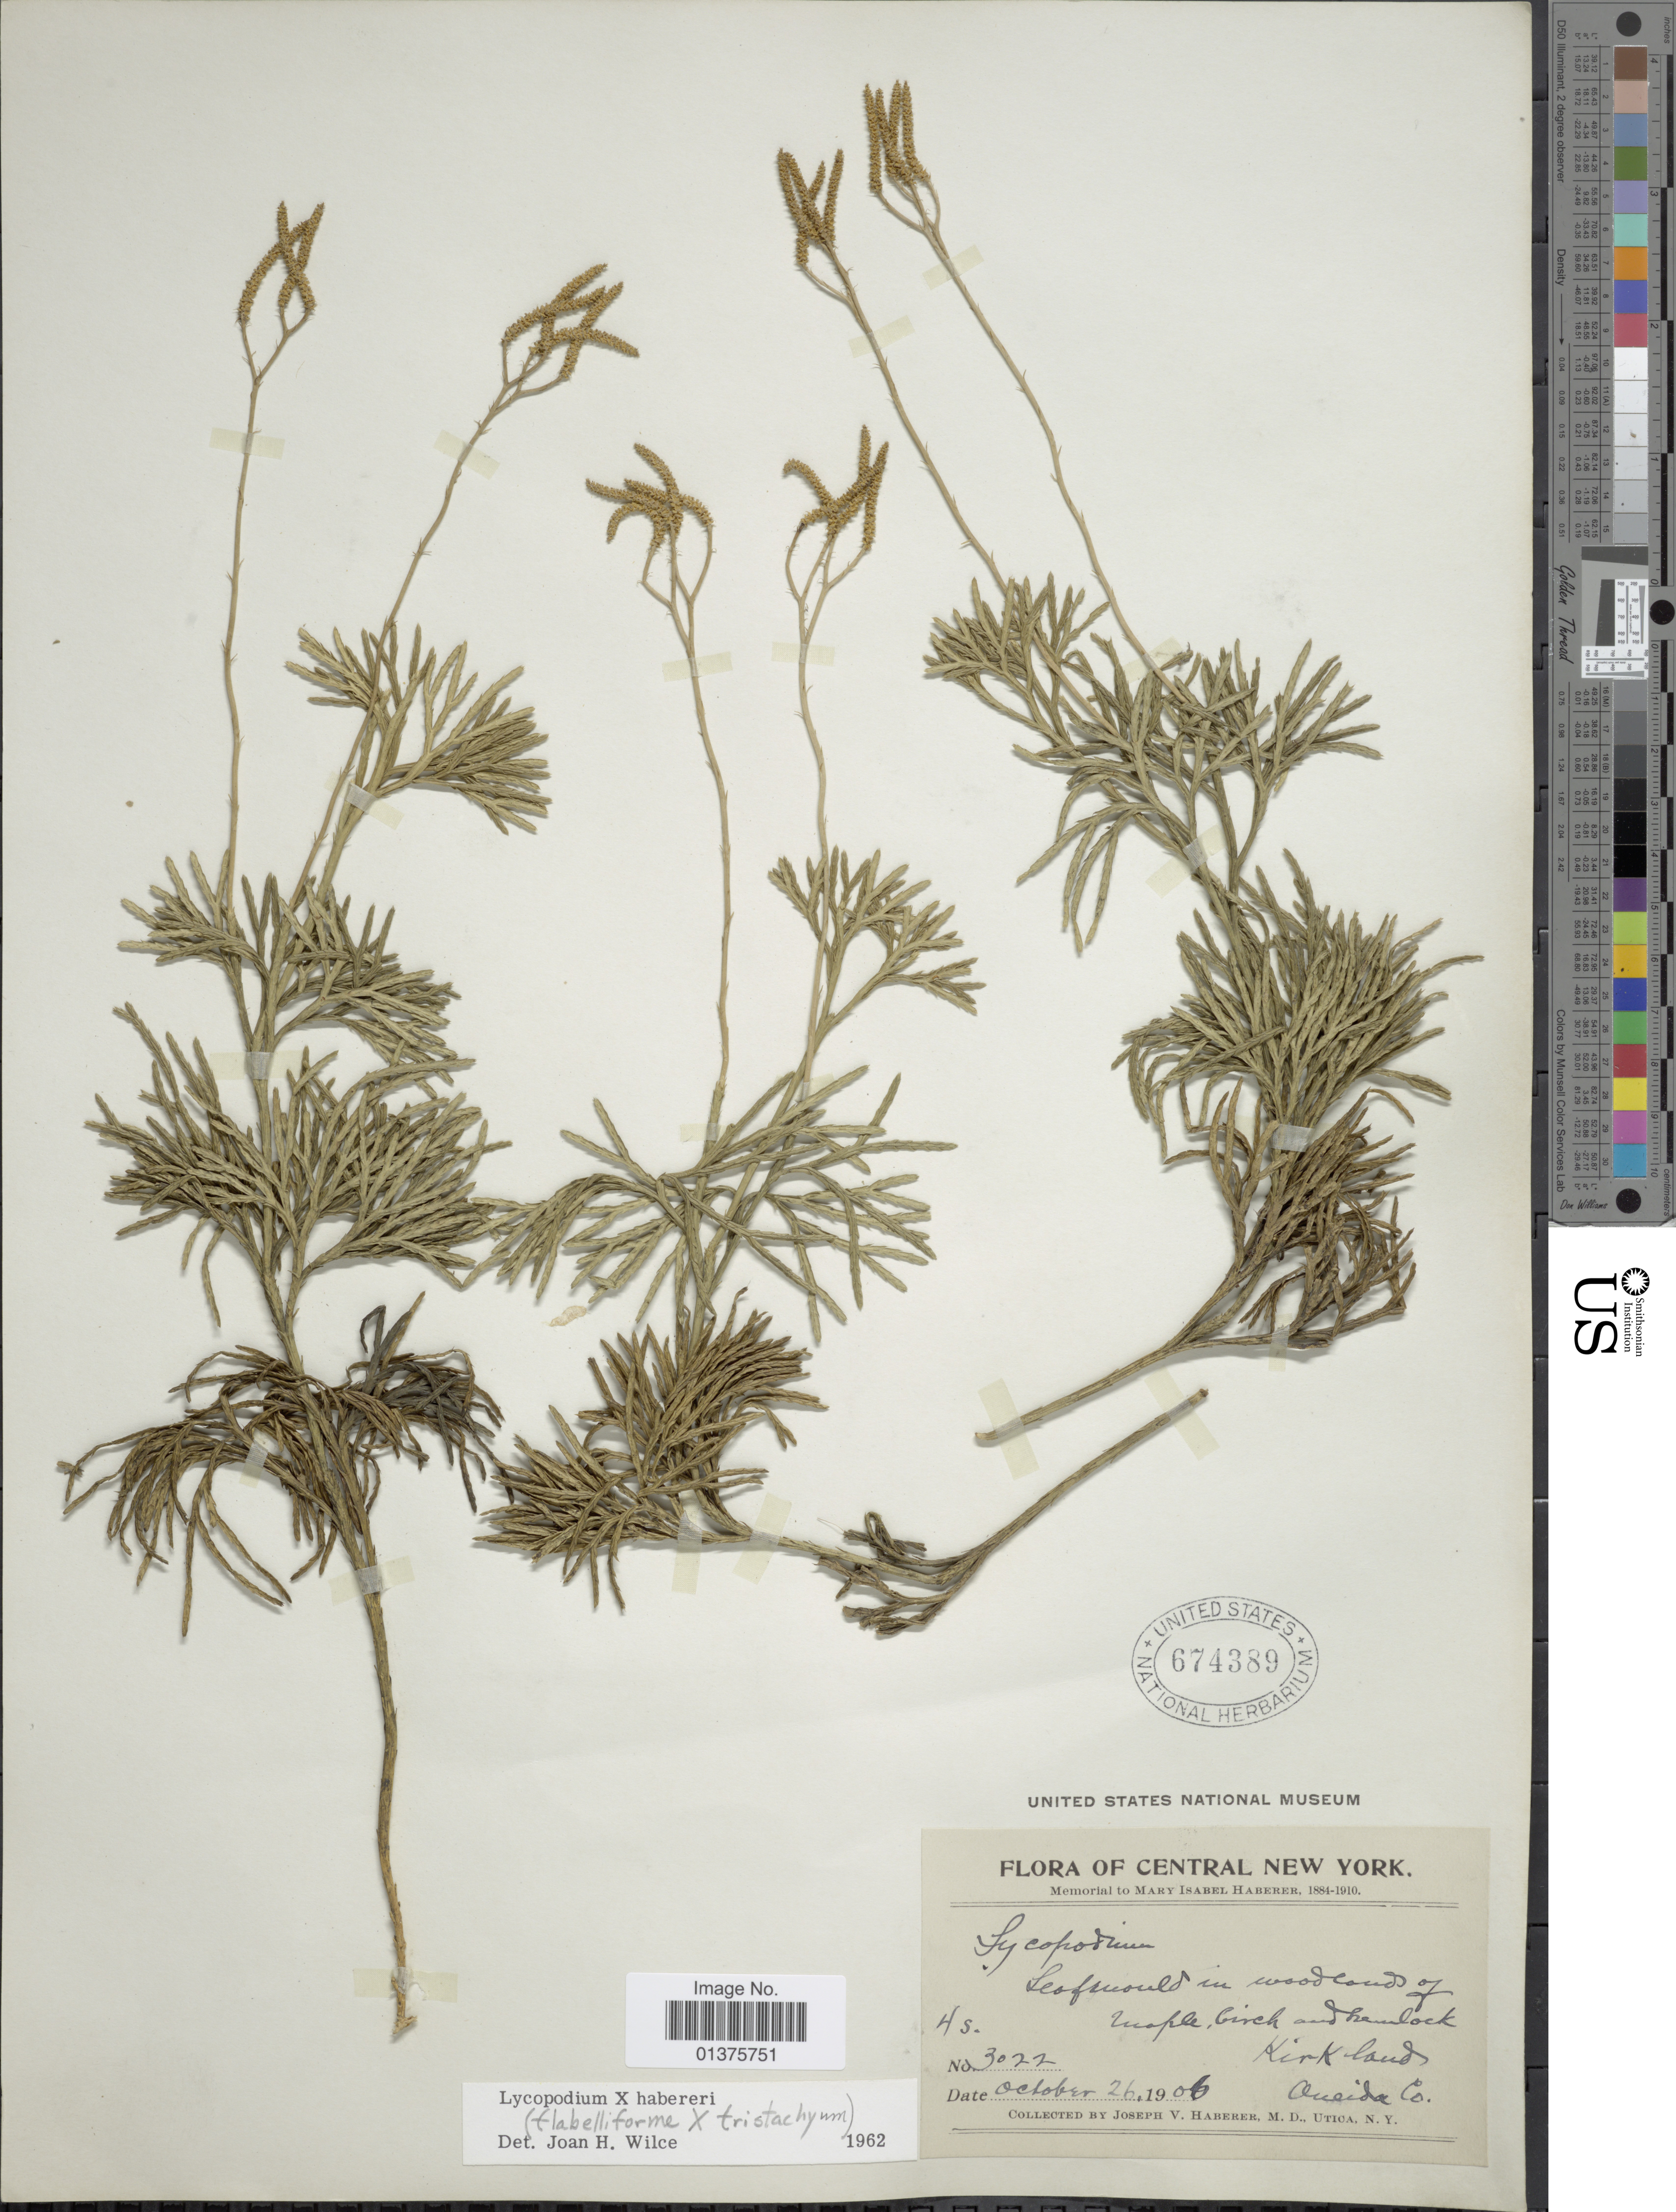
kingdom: Plantae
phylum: Tracheophyta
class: Lycopodiopsida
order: Lycopodiales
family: Lycopodiaceae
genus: Diphasiastrum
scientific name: Diphasiastrum x habereri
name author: (House) Holub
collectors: J. V. Haberer & M. Utica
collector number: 3022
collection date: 1906-10-26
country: United States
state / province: New York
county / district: Oneida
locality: Central New York, Maple birch and Hamlock Kirkland, Oneida Co.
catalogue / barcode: US 674389